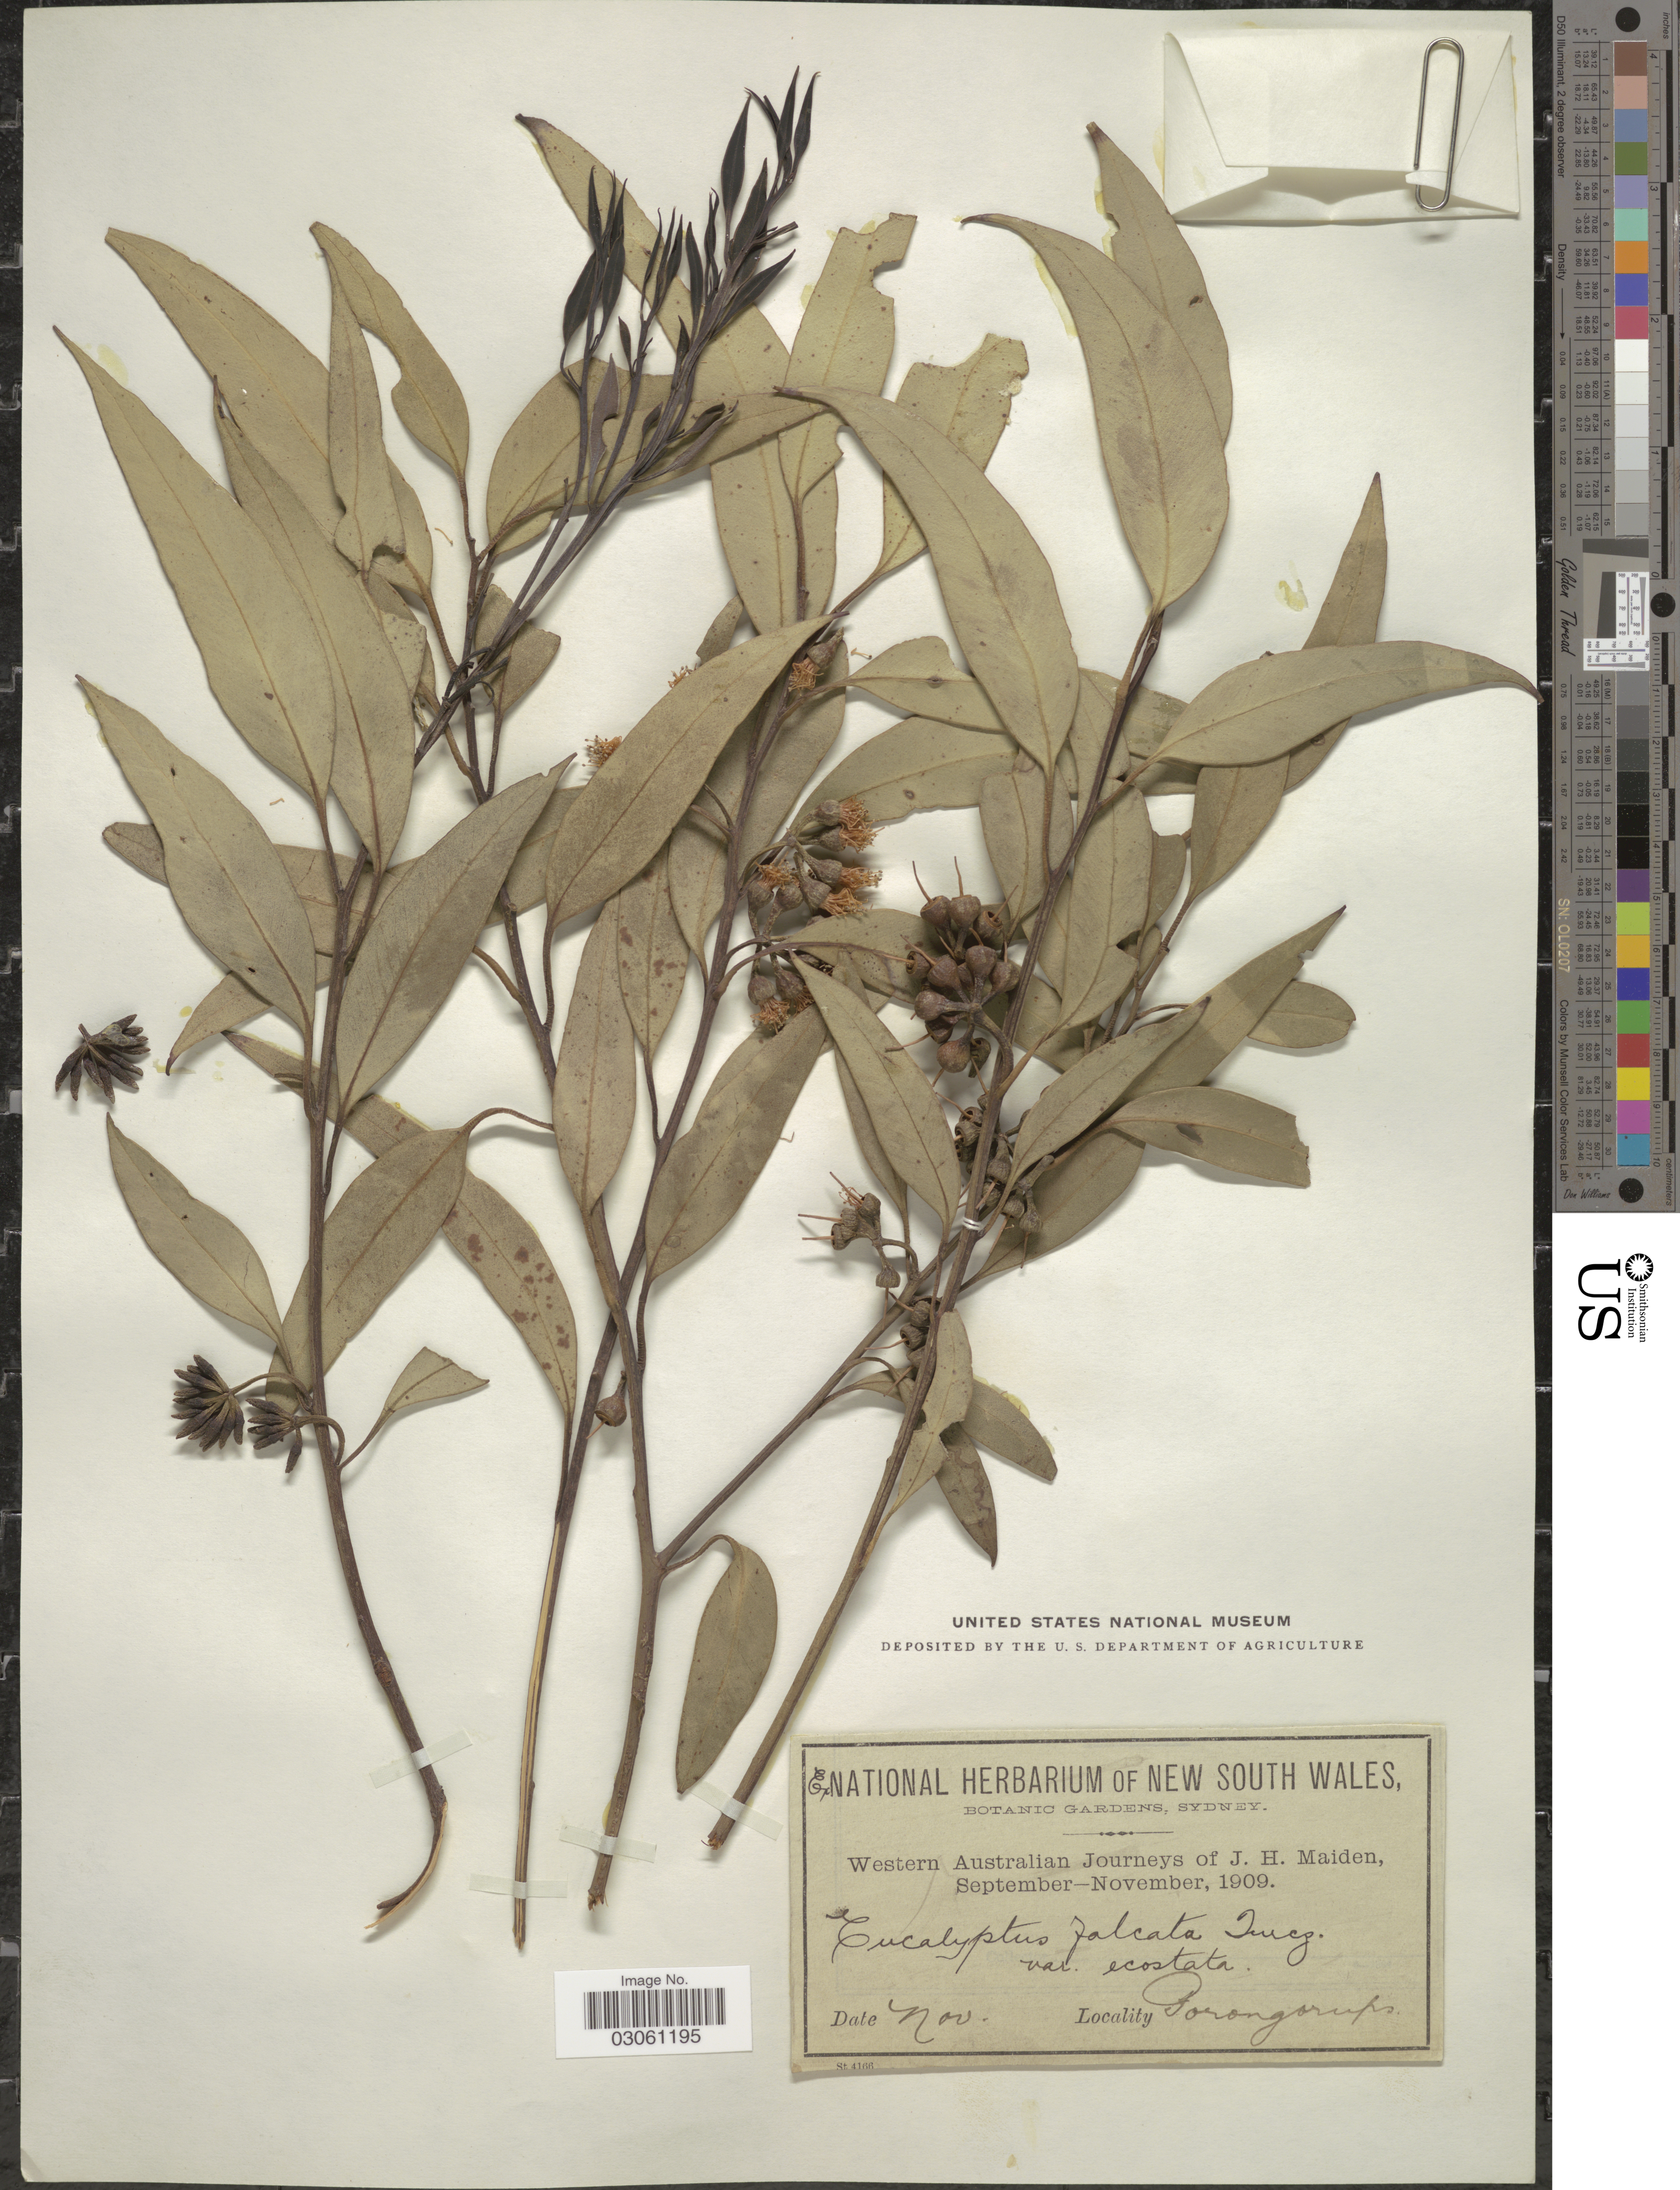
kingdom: Plantae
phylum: Tracheophyta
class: Magnoliopsida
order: Myrtales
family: Myrtaceae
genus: Eucalyptus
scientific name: Eucalyptus falcata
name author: Turcz.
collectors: J. Maiden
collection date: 1909-11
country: Australia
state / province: Western Australia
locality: Porongorups.